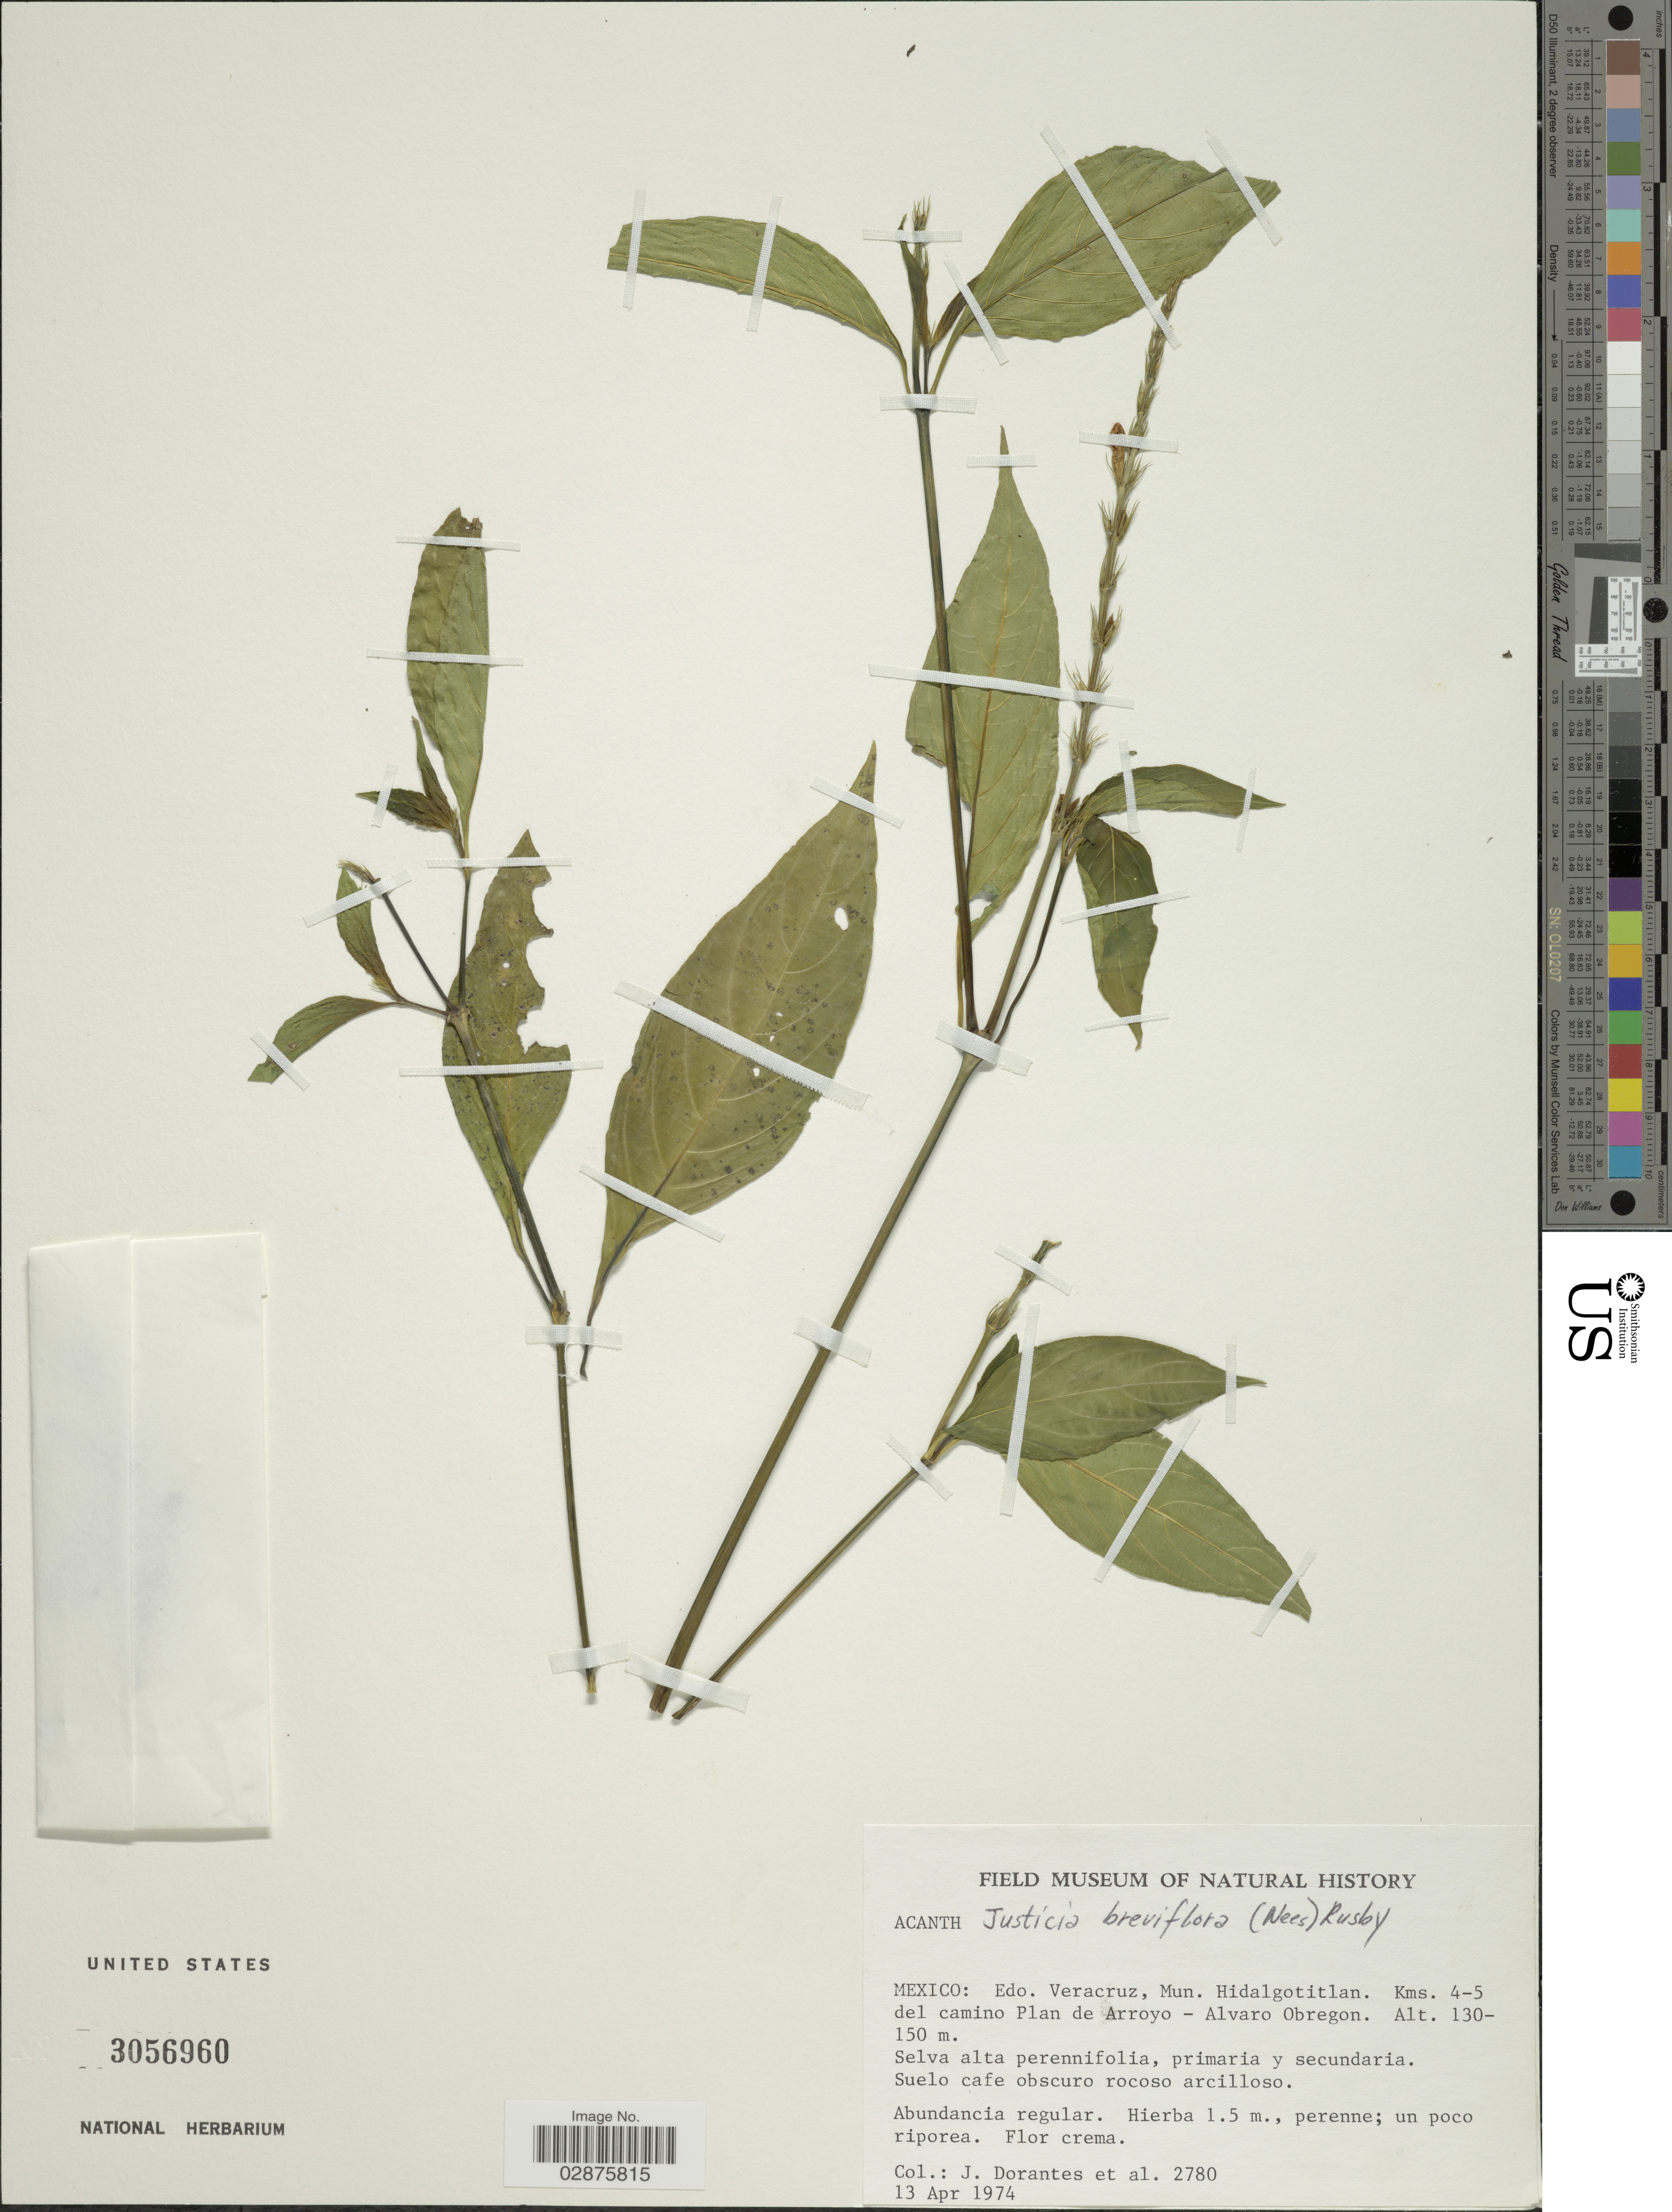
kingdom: Plantae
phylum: Tracheophyta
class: Magnoliopsida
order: Lamiales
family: Acanthaceae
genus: Justicia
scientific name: Justicia breviflora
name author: (Nees) Rusby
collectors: J. Dorantes & et al.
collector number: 2780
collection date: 1974-04-13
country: Mexico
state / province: Veracruz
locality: Edo. Veracruz, Mun. Hidalgotitlan, Kms. 4-5 del camino Plan de Arroyo-Alvaro Obregon.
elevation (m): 130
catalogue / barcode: US 3056960